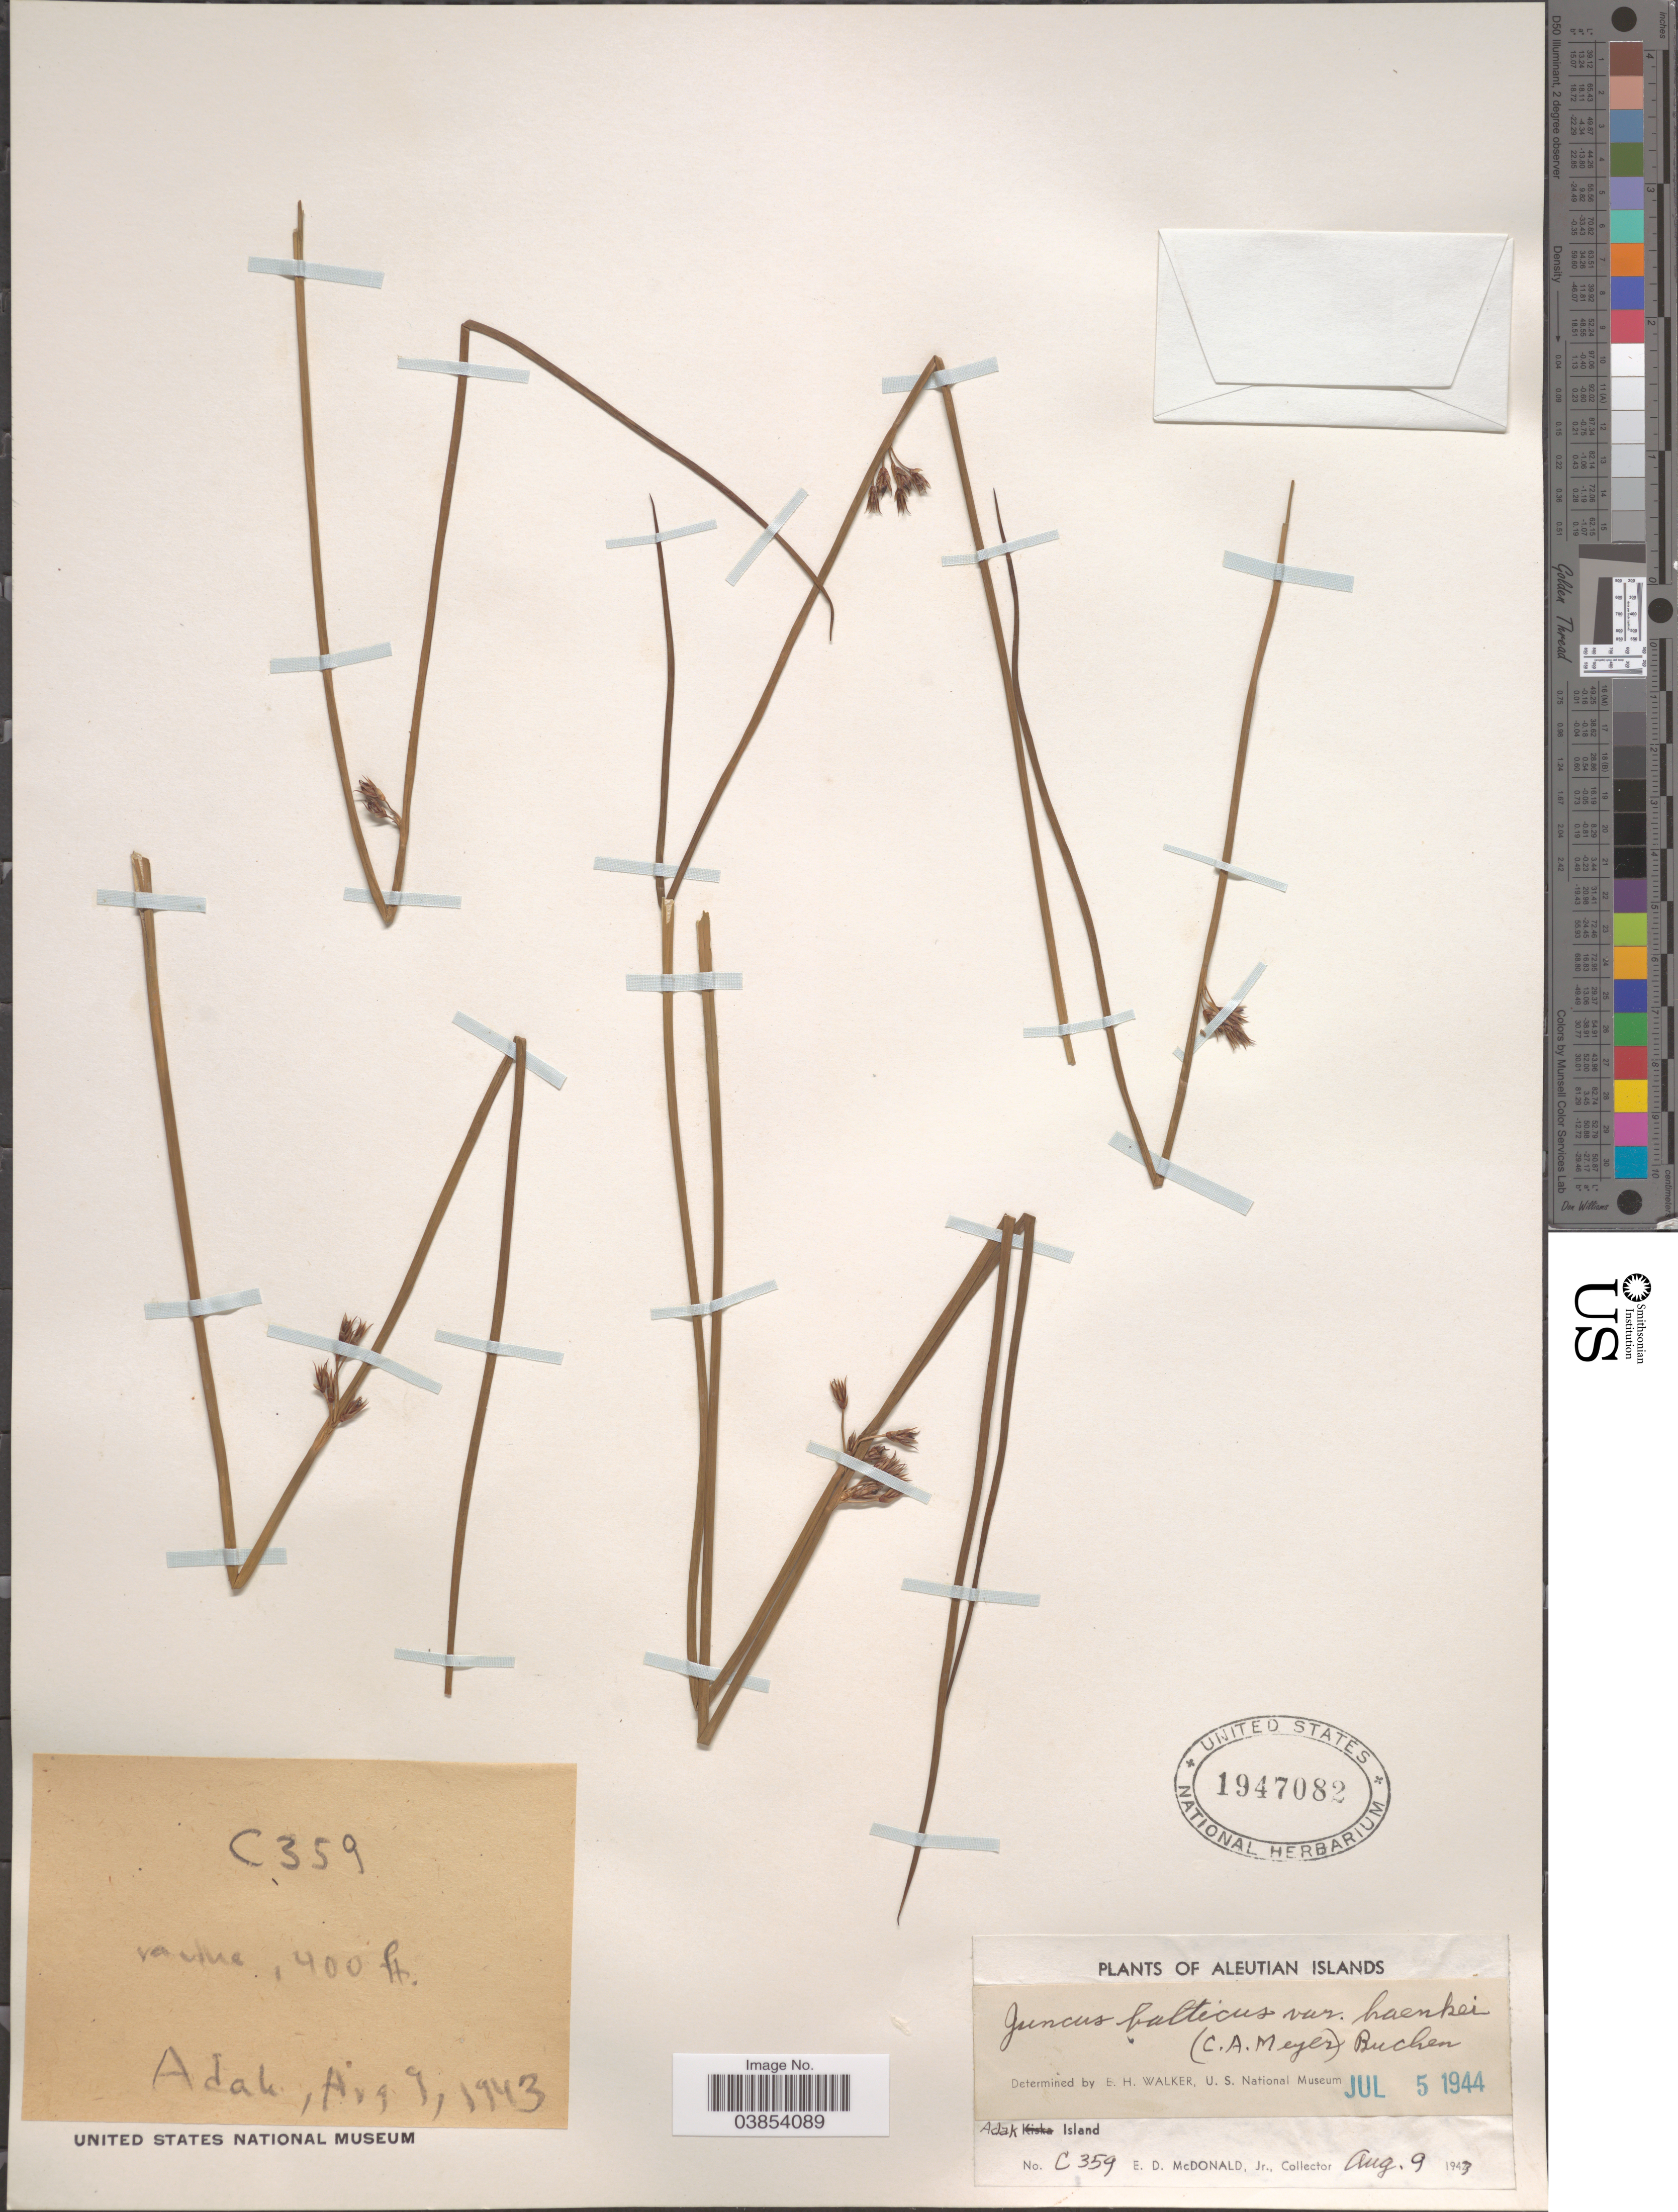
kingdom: Plantae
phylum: Tracheophyta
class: Liliopsida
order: Poales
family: Juncaceae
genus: Juncus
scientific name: Juncus haenkei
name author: E. Mey.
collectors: E. D. McDonald Jr.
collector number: C359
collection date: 1947-08-09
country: United States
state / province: Alaska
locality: Aleutian Islands. Adak Island.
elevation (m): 427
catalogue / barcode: US 1947082